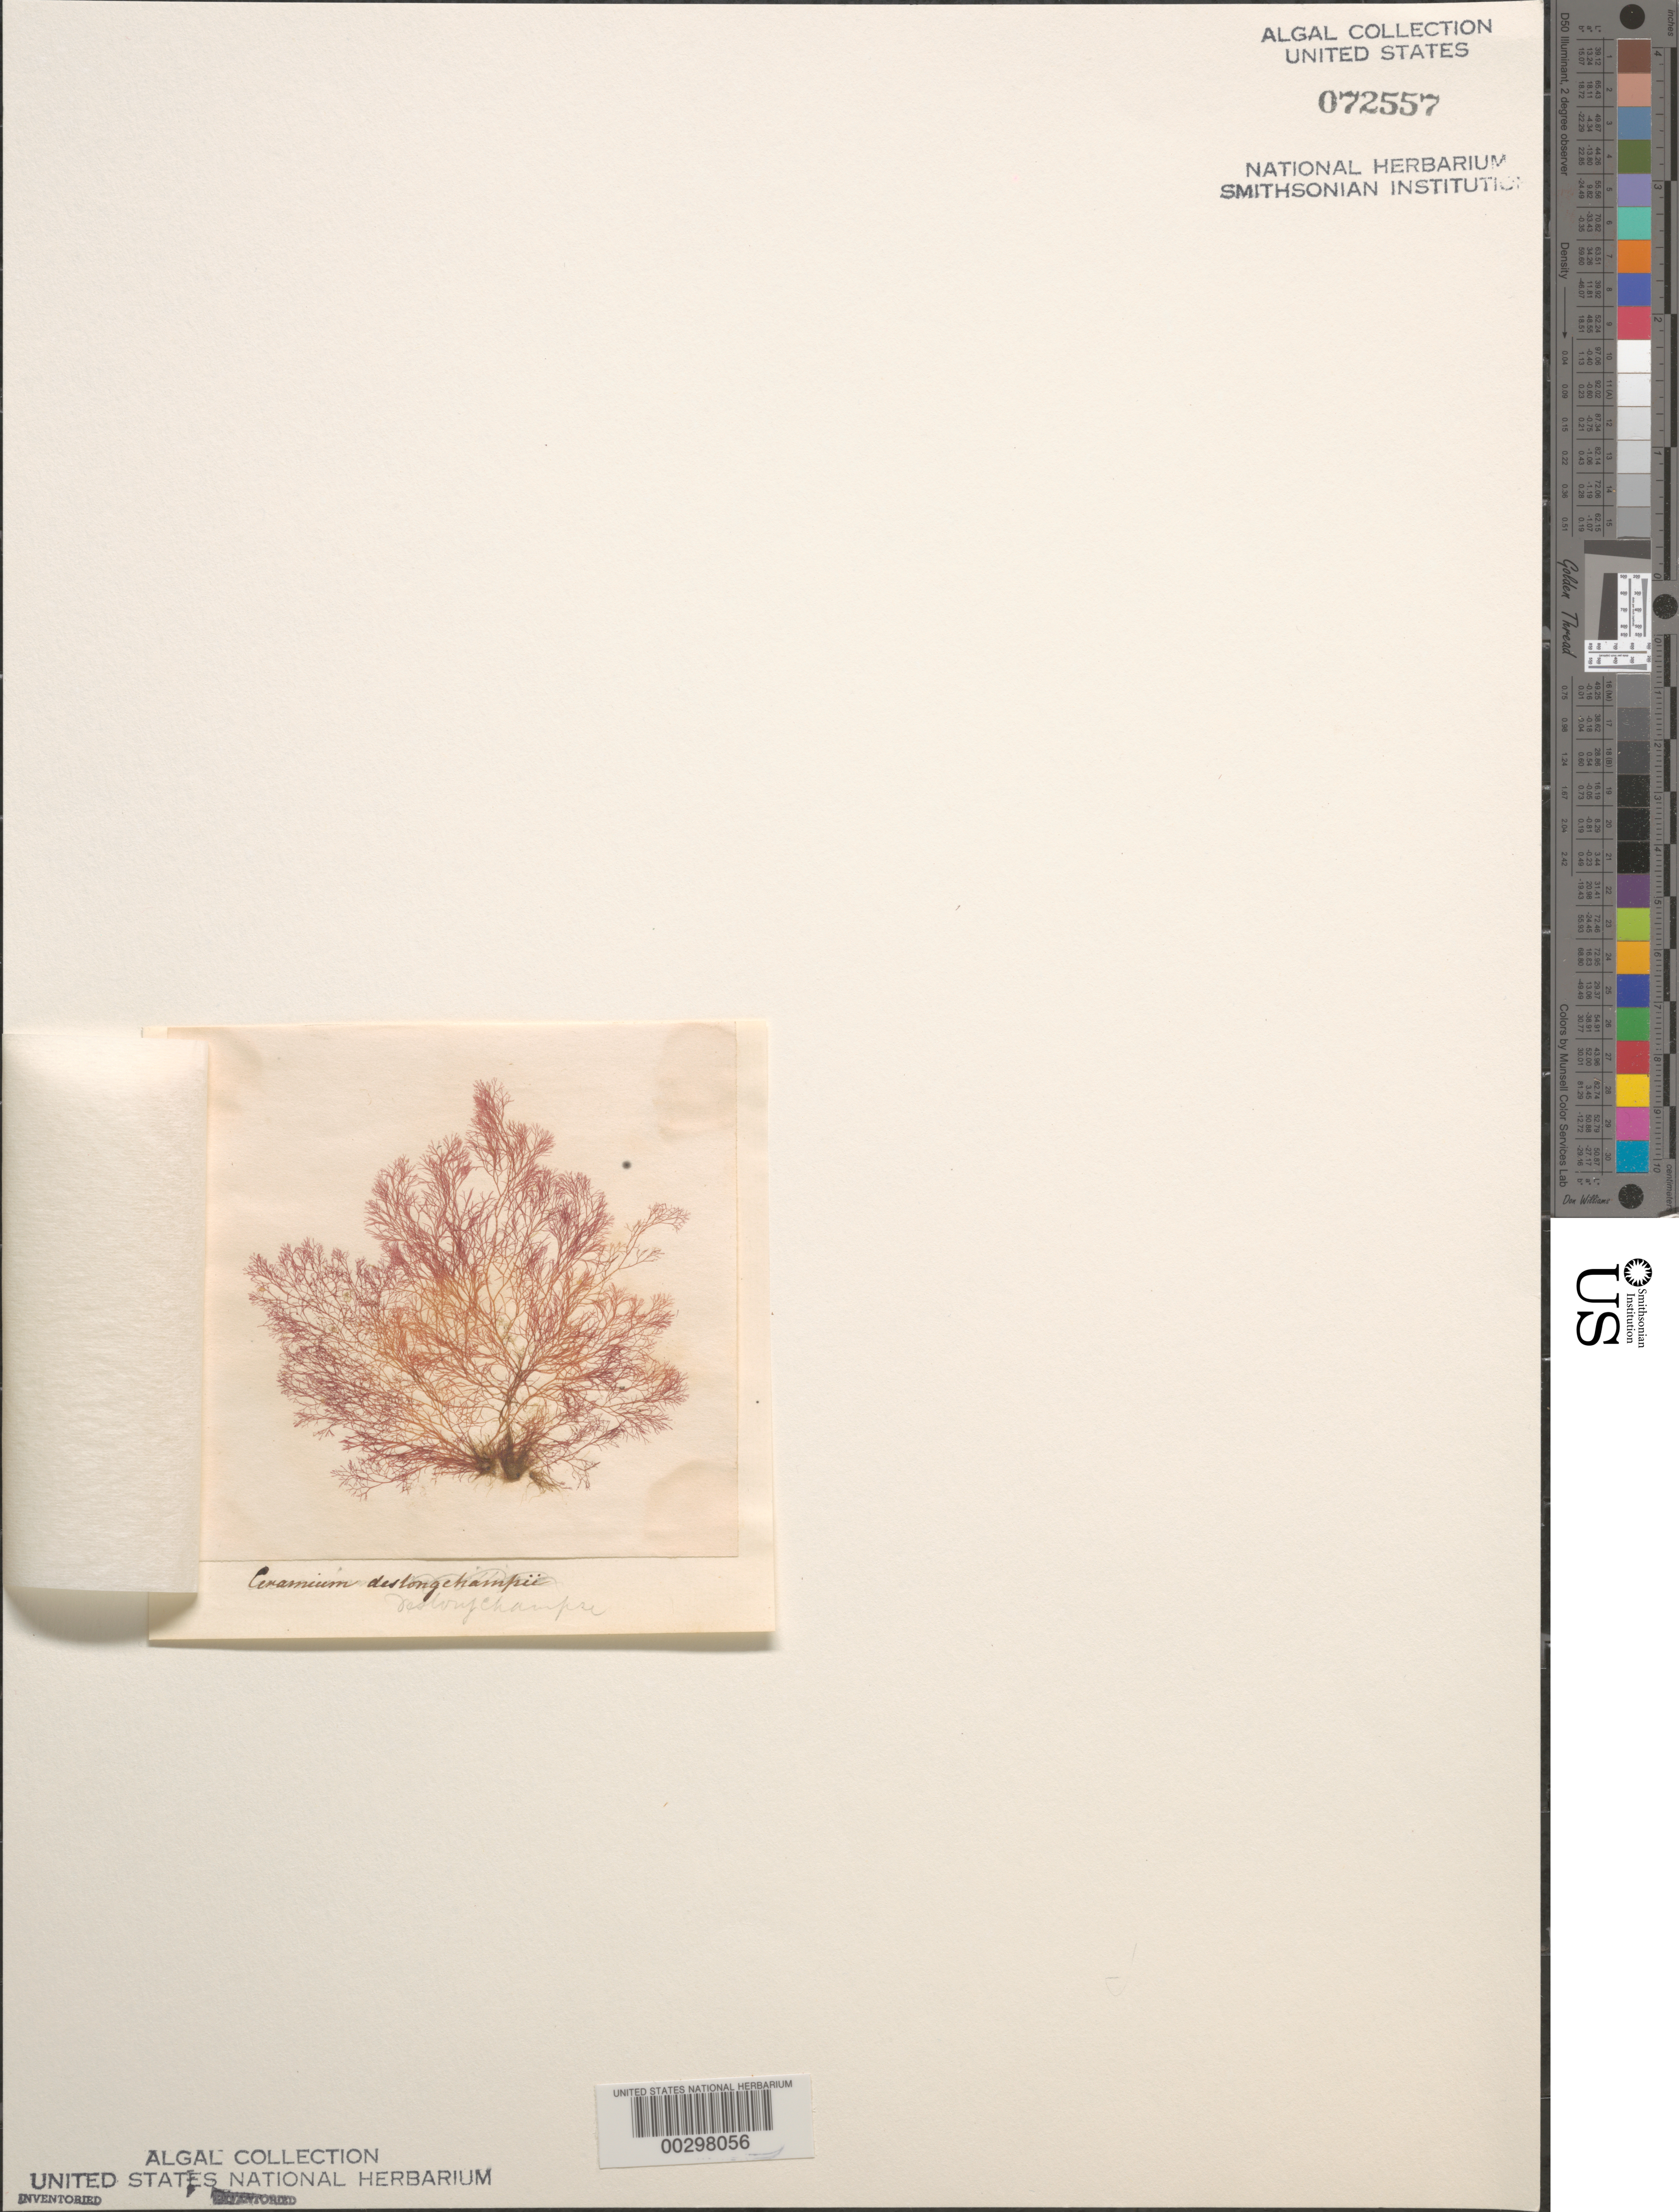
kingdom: Plantae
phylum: Rhodophyta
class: Florideophyceae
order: Ceramiales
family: Ceramiaceae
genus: Ceramium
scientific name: Ceramium deslongchampsii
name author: Chauvin ex Duby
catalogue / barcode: US 72557